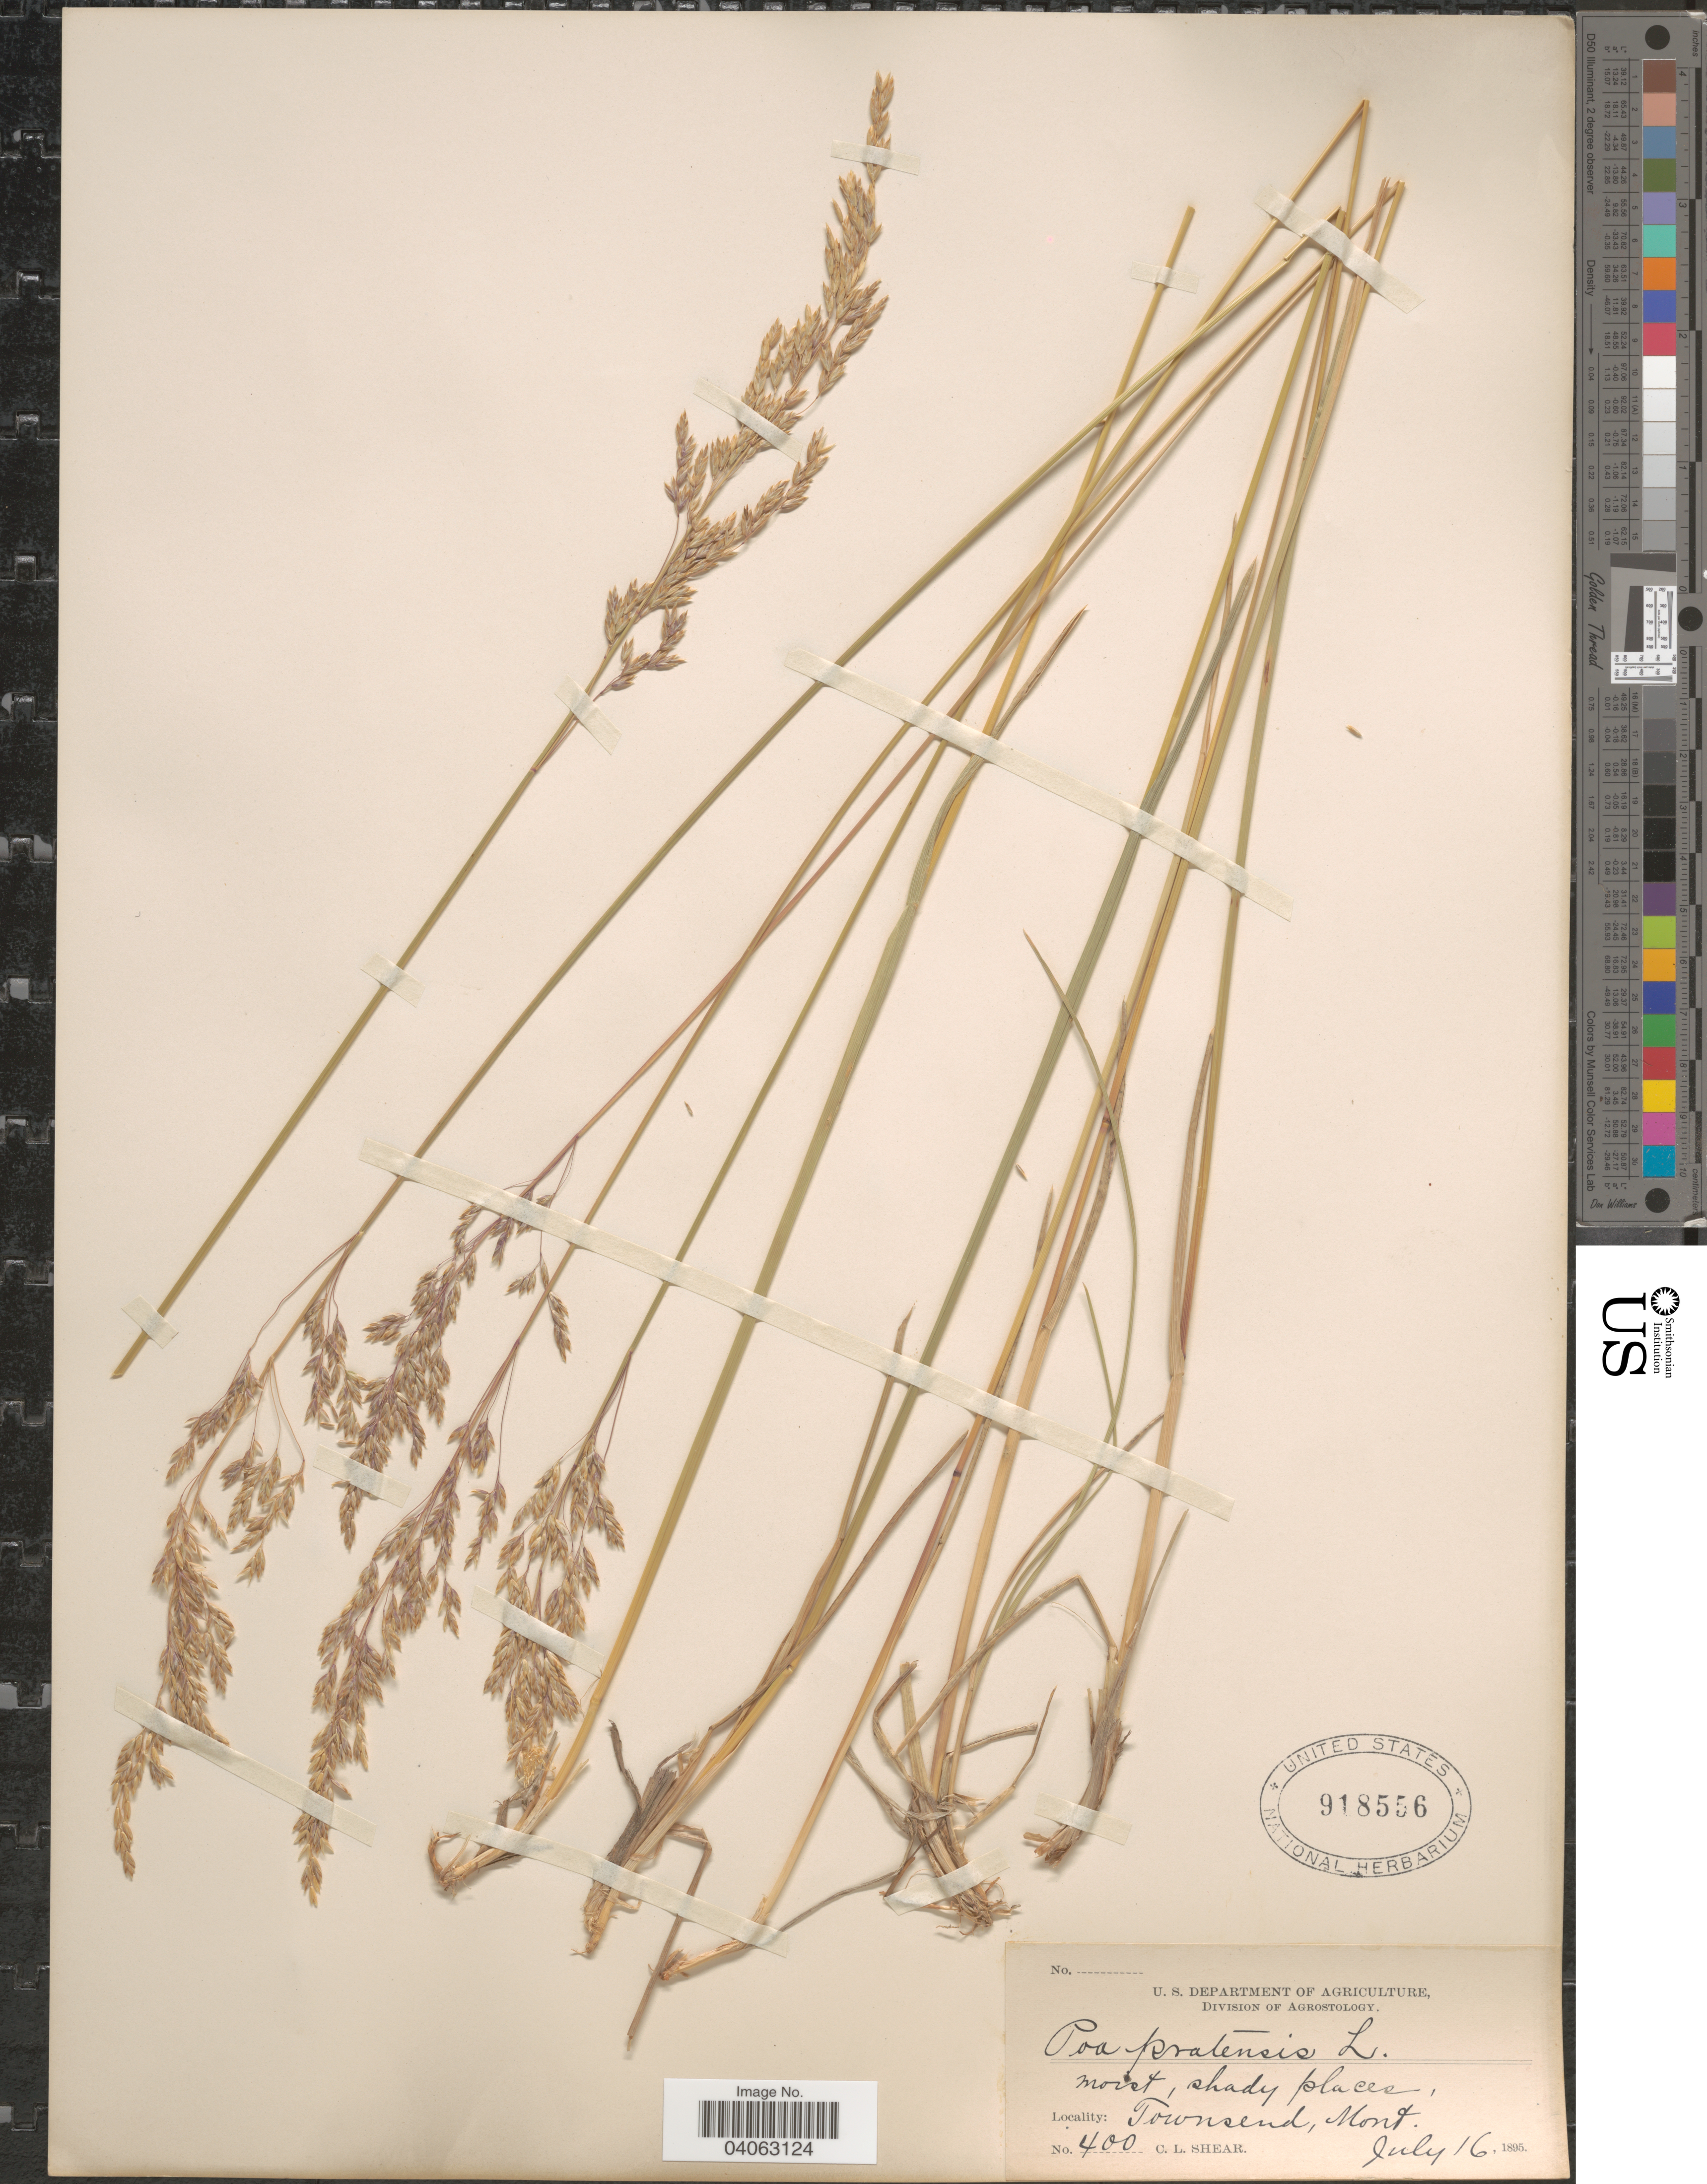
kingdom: Plantae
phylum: Tracheophyta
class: Liliopsida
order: Poales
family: Poaceae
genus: Poa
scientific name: Poa pratensis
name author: L.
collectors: C. L. Shear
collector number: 400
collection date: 1895-07-16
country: United States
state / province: Montana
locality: Townsend.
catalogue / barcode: US 918556